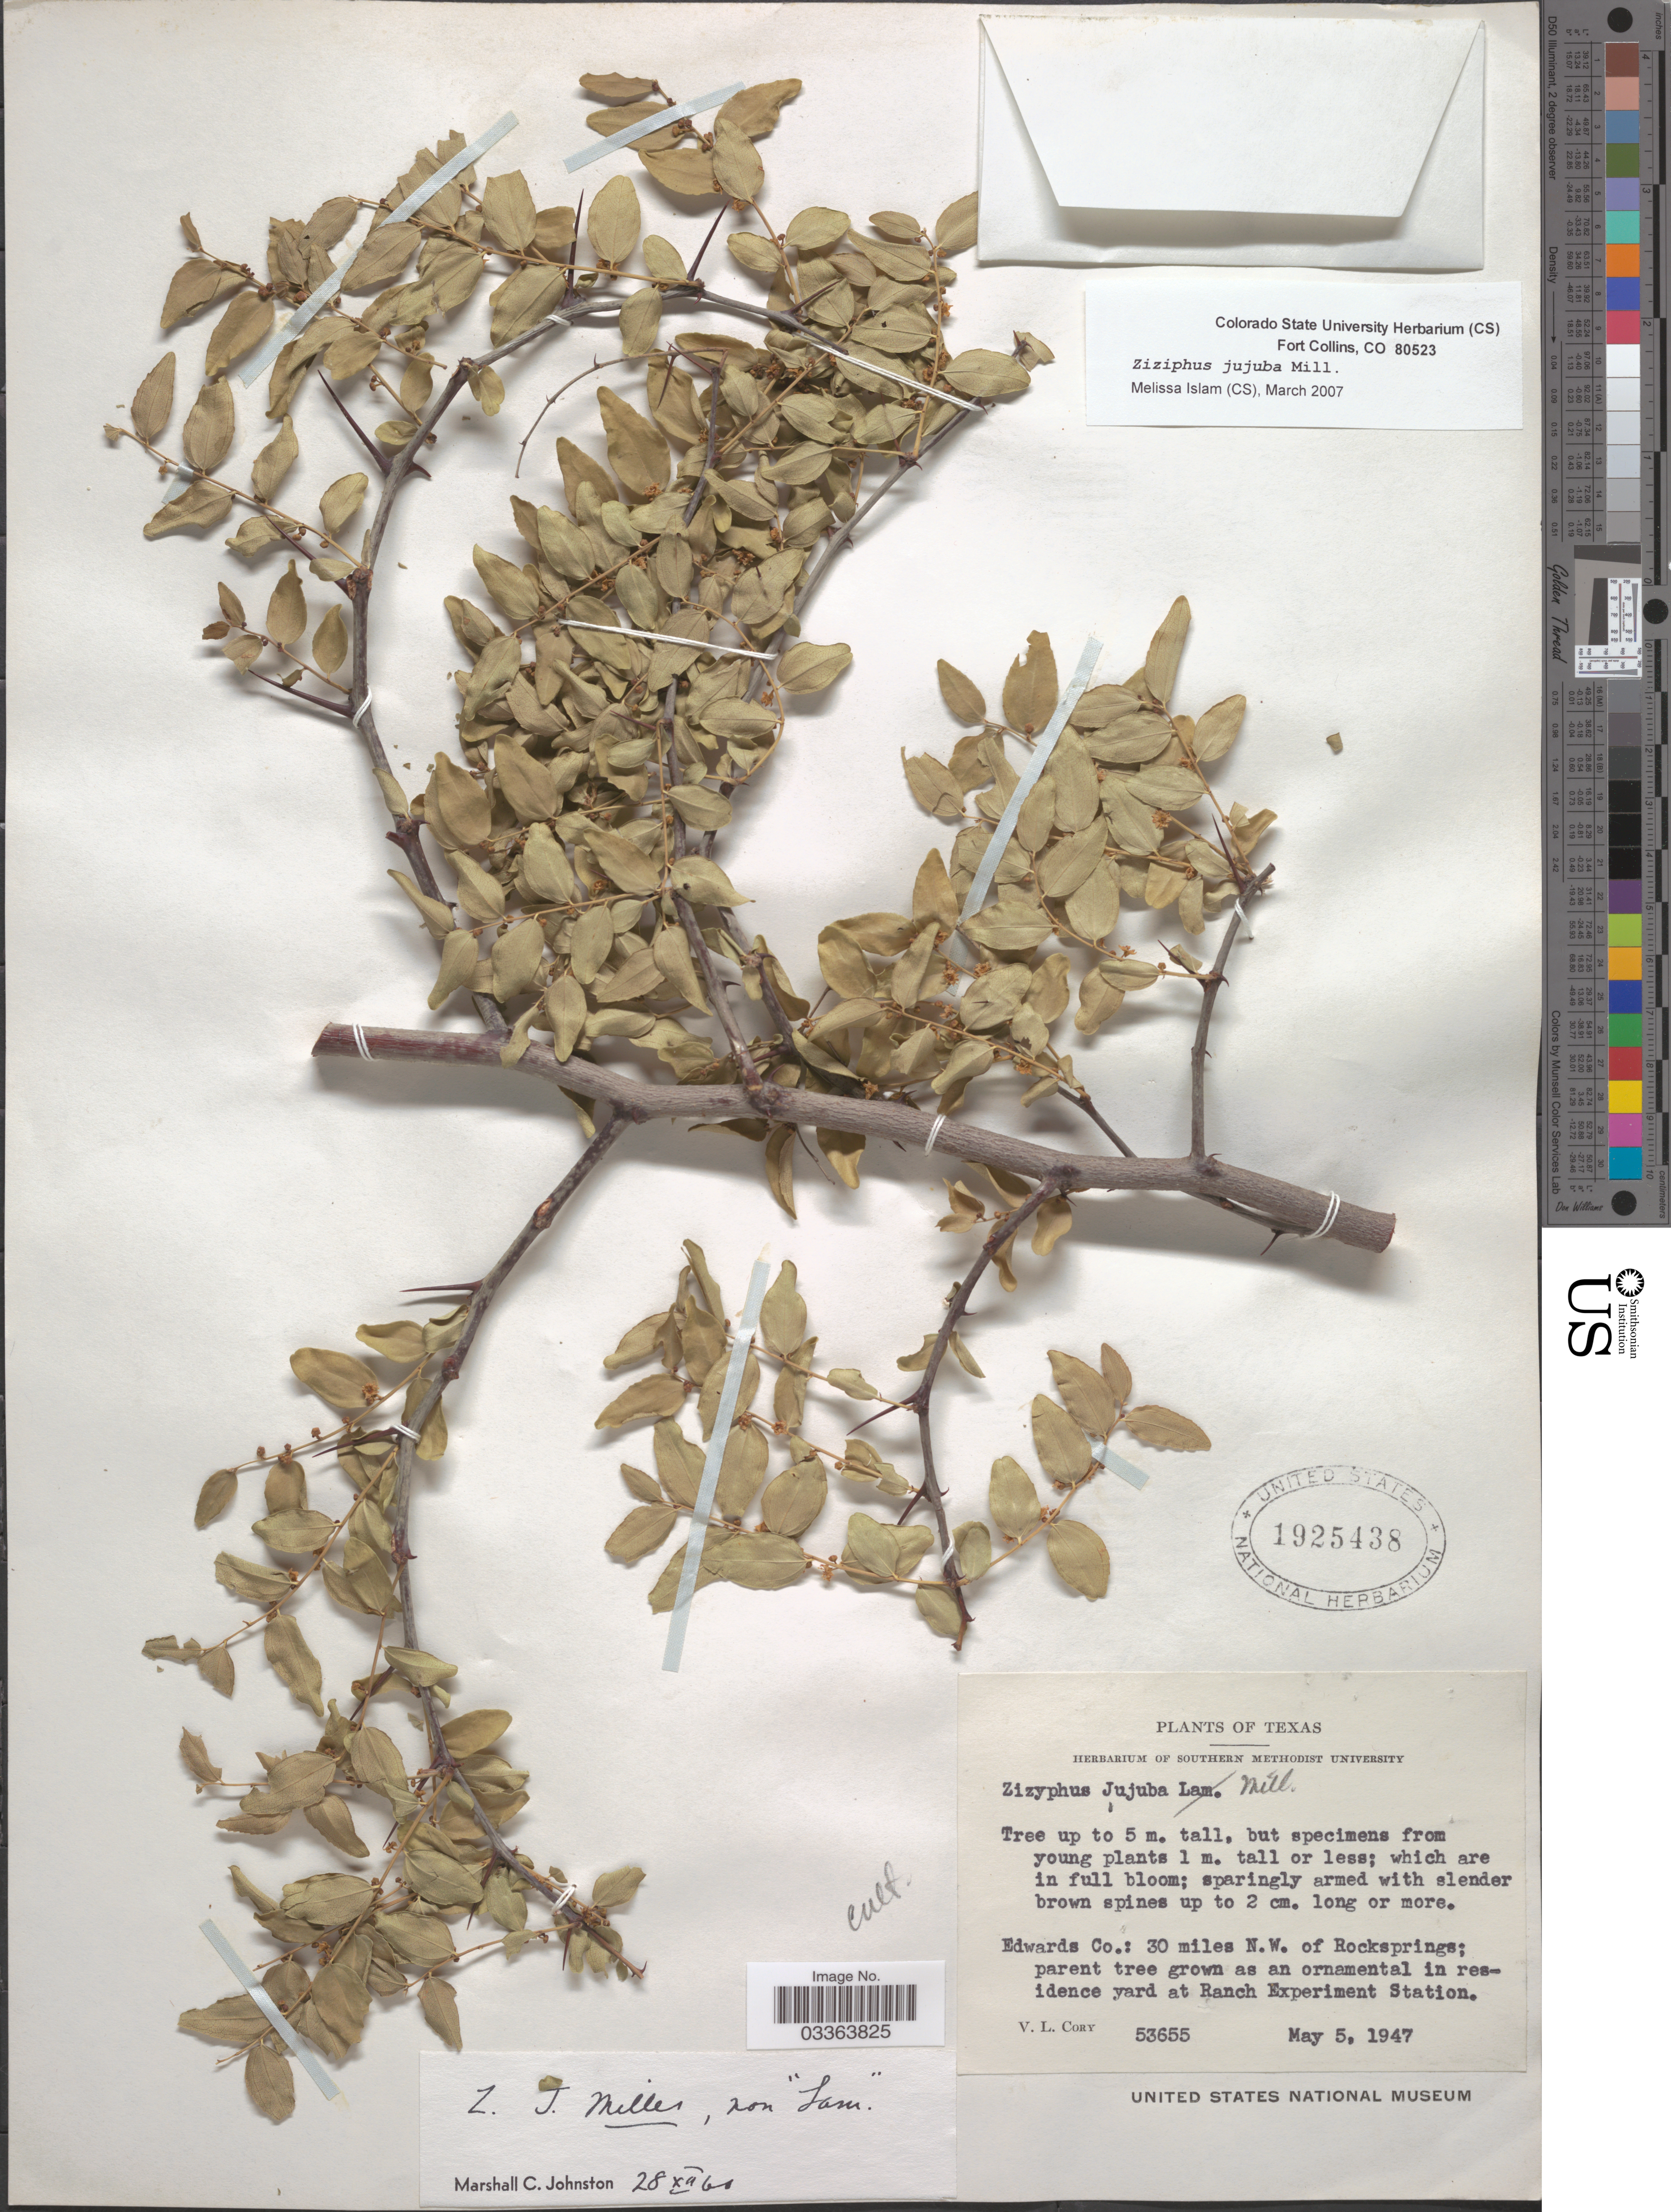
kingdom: Plantae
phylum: Tracheophyta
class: Magnoliopsida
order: Rosales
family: Rhamnaceae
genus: Ziziphus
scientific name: Ziziphus jujuba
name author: Mill.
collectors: V. Cory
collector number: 53655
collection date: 1947-05-05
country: United States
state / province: Texas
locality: Edwards Co.: 30 miles N.W. of Rocksprings.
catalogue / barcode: US 1925438